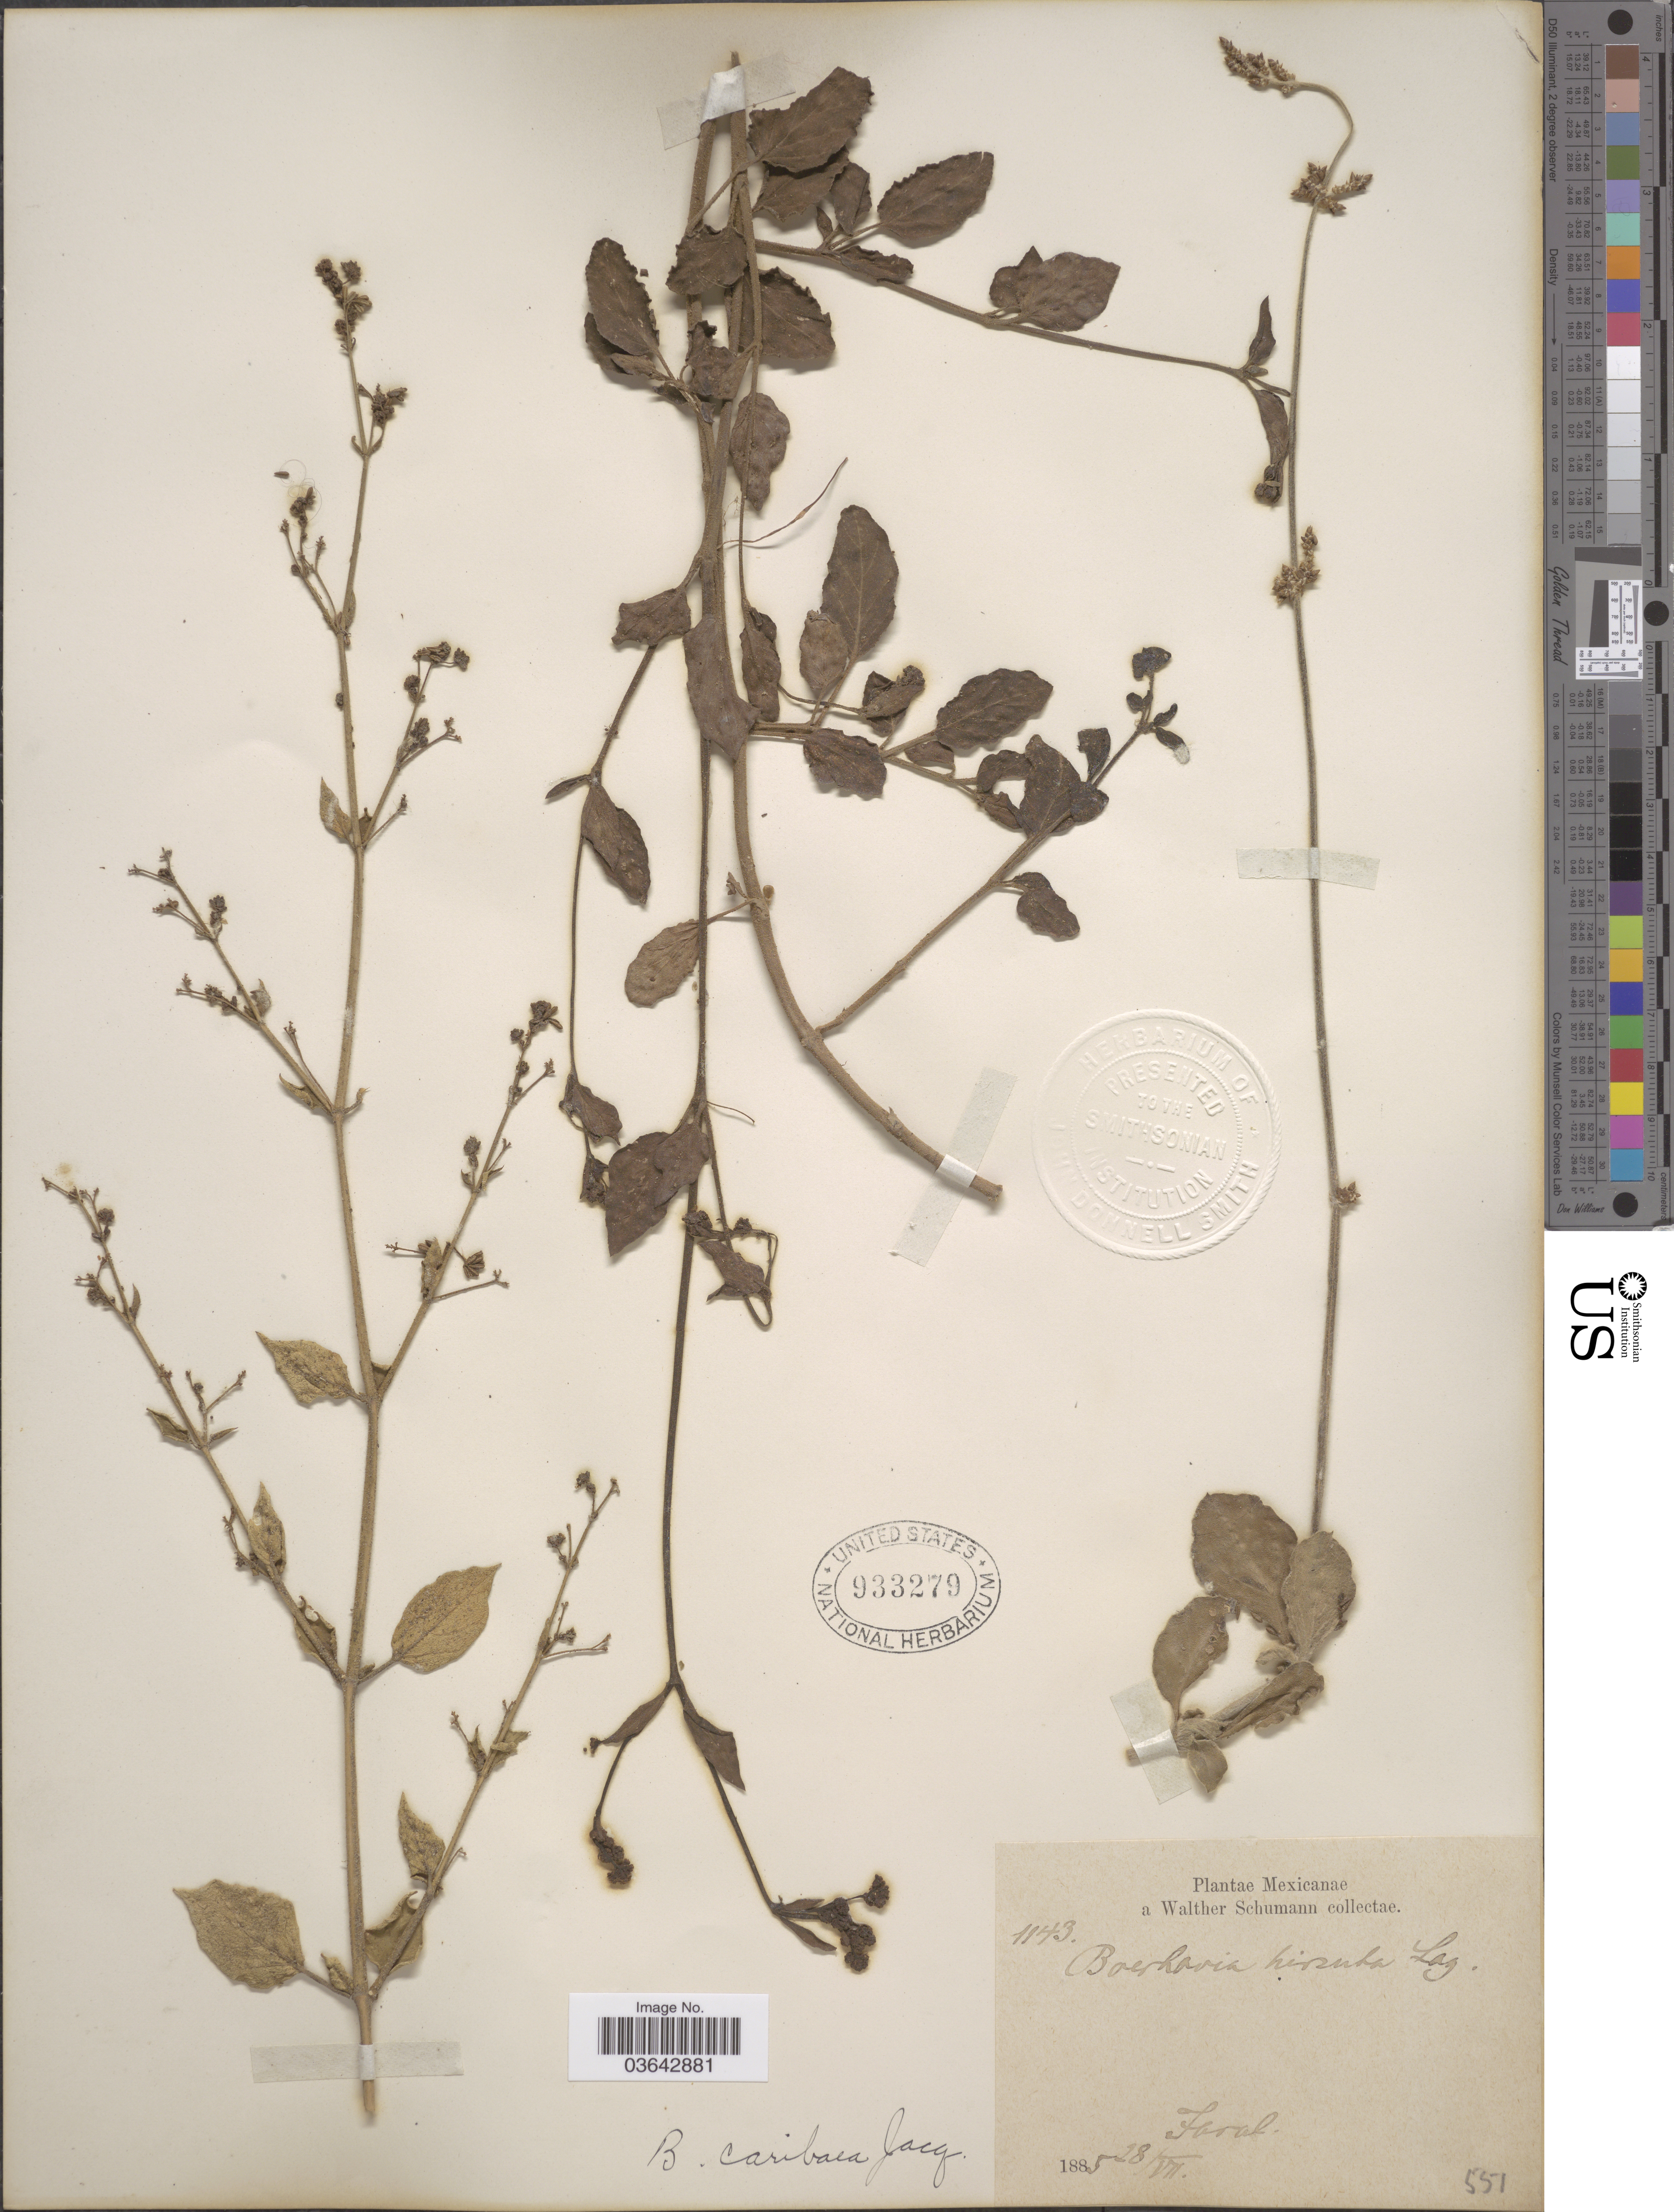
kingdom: Plantae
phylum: Tracheophyta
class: Magnoliopsida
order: Caryophyllales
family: Nyctaginaceae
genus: Boerhavia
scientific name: Boerhavia caribaea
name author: Jacq.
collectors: W. Schumann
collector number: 1143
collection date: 1885-08-28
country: Mexico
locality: Faral.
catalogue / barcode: US 933279